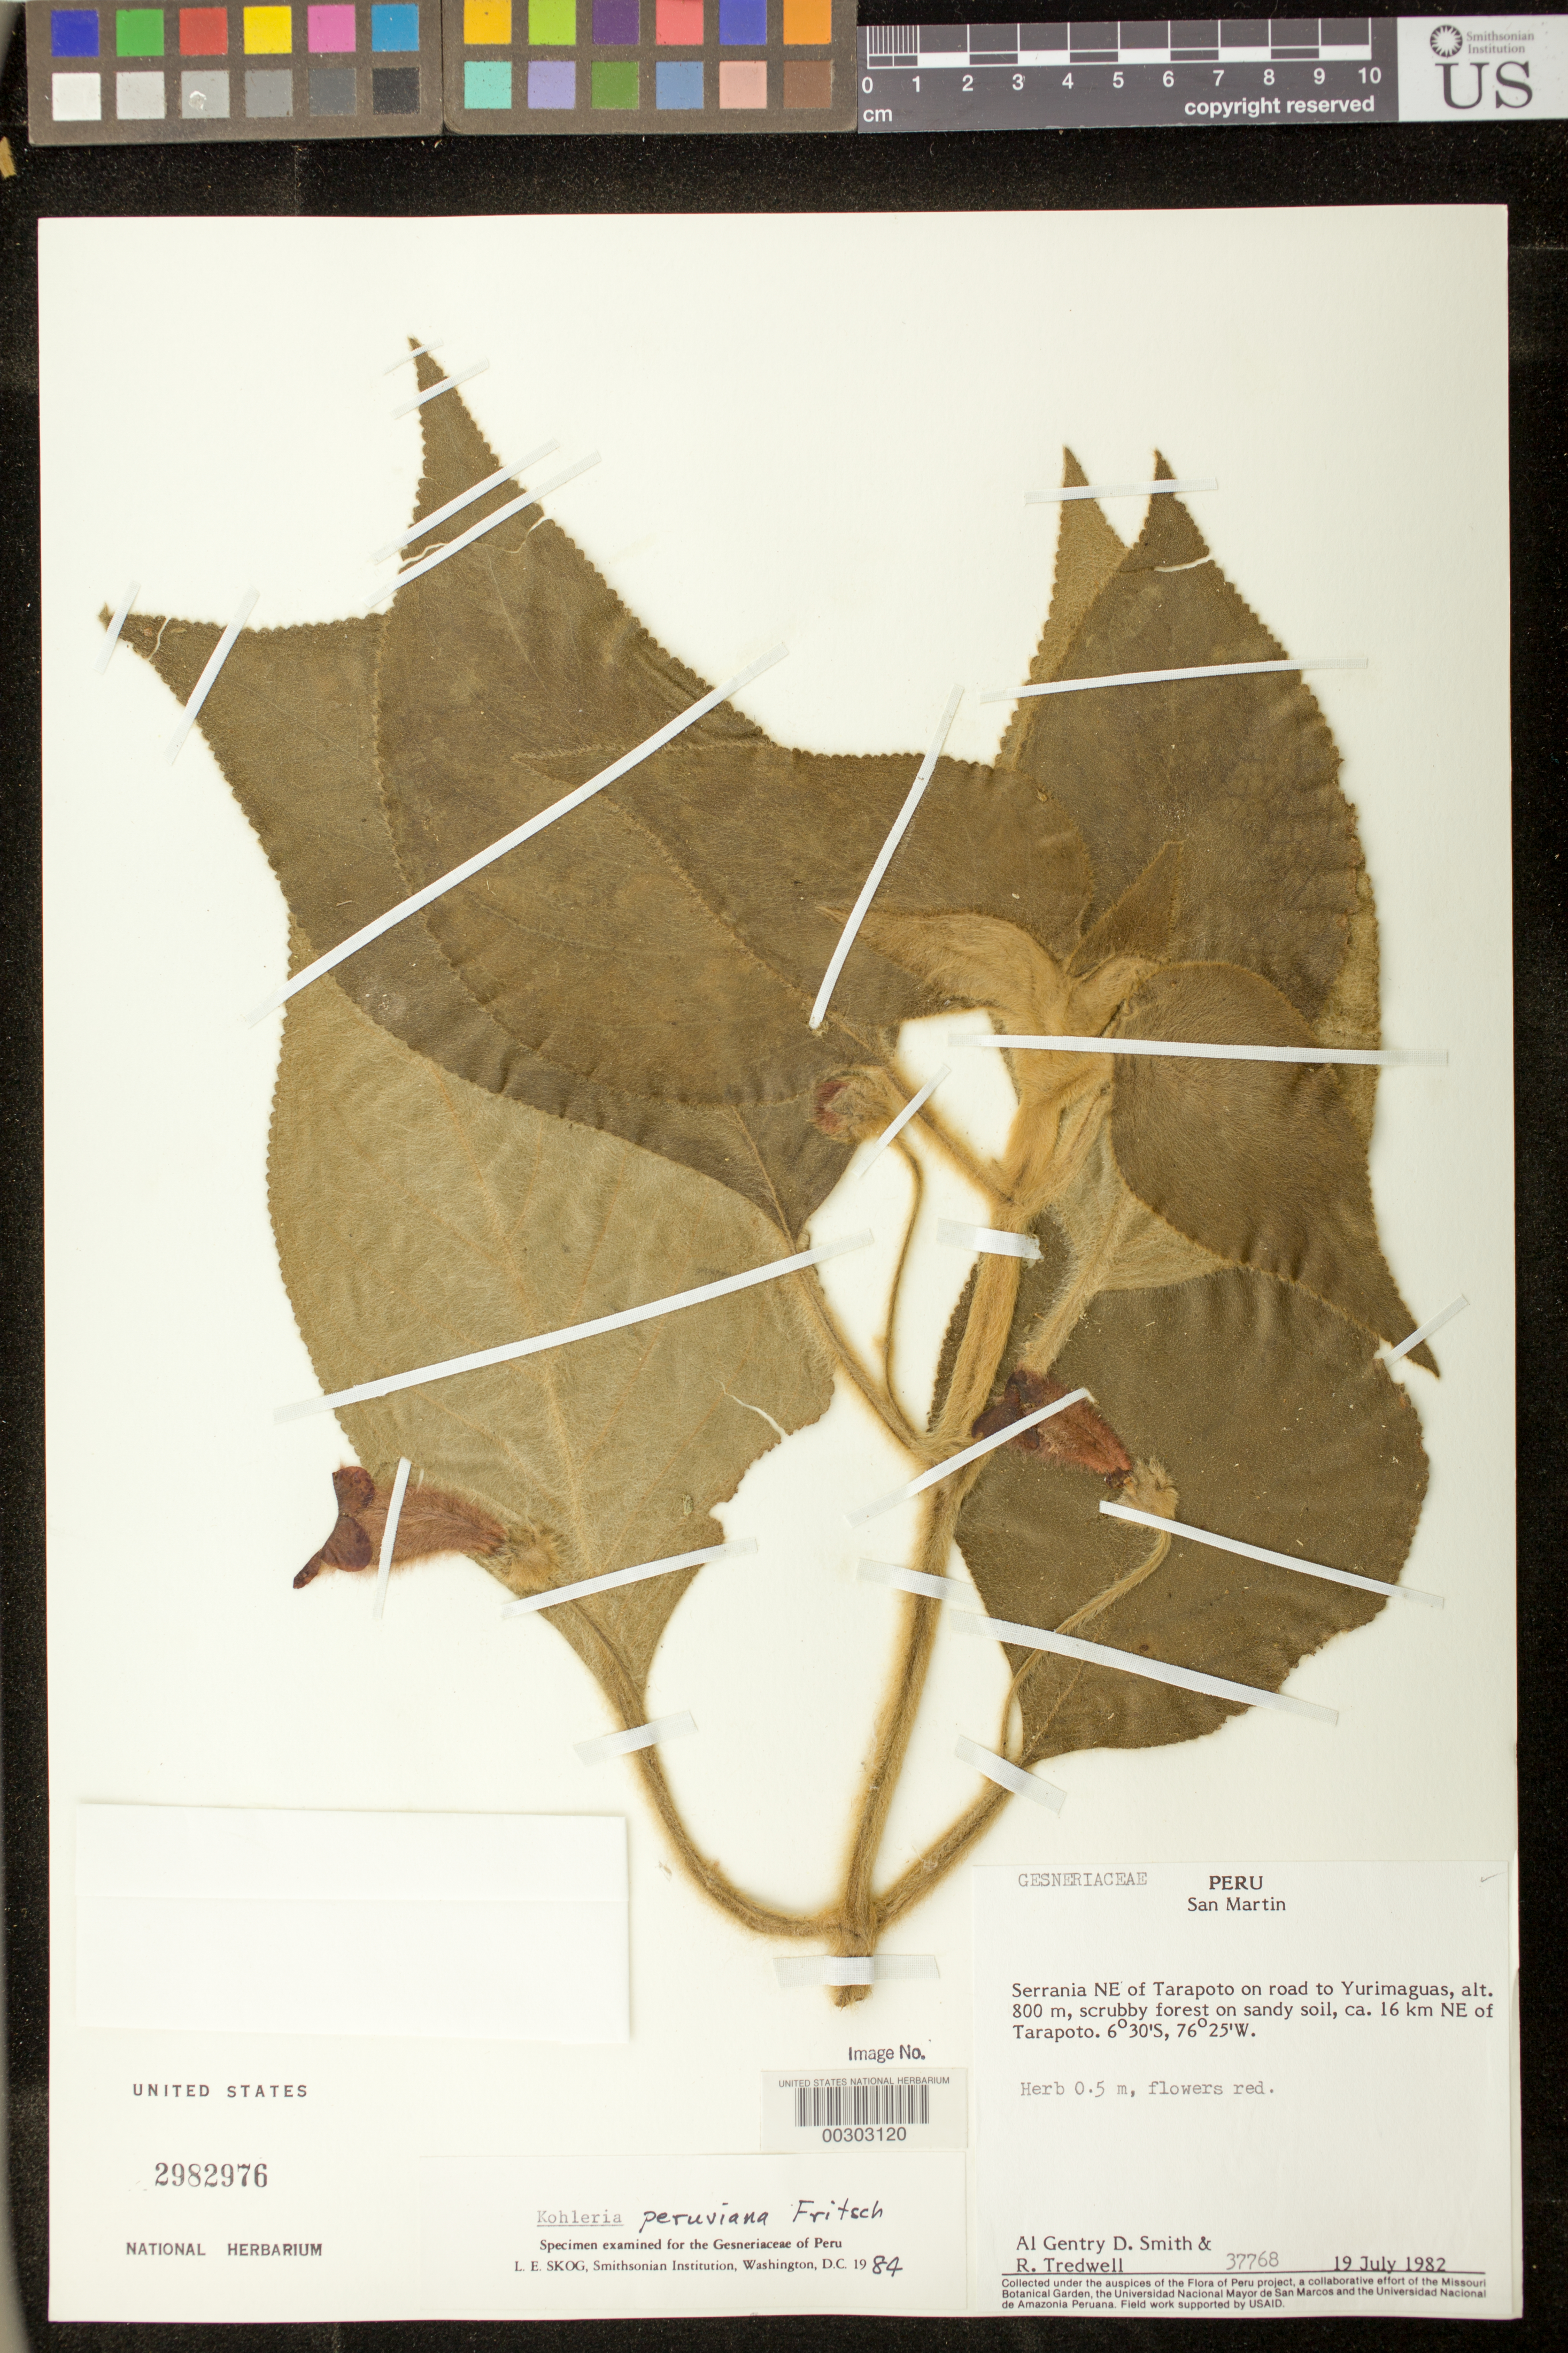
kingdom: Plantae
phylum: Tracheophyta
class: Magnoliopsida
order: Lamiales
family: Gesneriaceae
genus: Kohleria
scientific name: Kohleria peruviana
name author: Fritsch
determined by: Skog, Laurence E.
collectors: A. H. Gentry, D. Smith & R. Tredwell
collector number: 37768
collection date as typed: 19 Jul 1982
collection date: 1982-07-19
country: Peru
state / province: San Martín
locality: Serrania NE of Tarapoto on road to Yurimaguas, ca. 16 km NE of Tarapoto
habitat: Scrubby forest on sandy soil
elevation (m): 800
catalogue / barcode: US 2982976